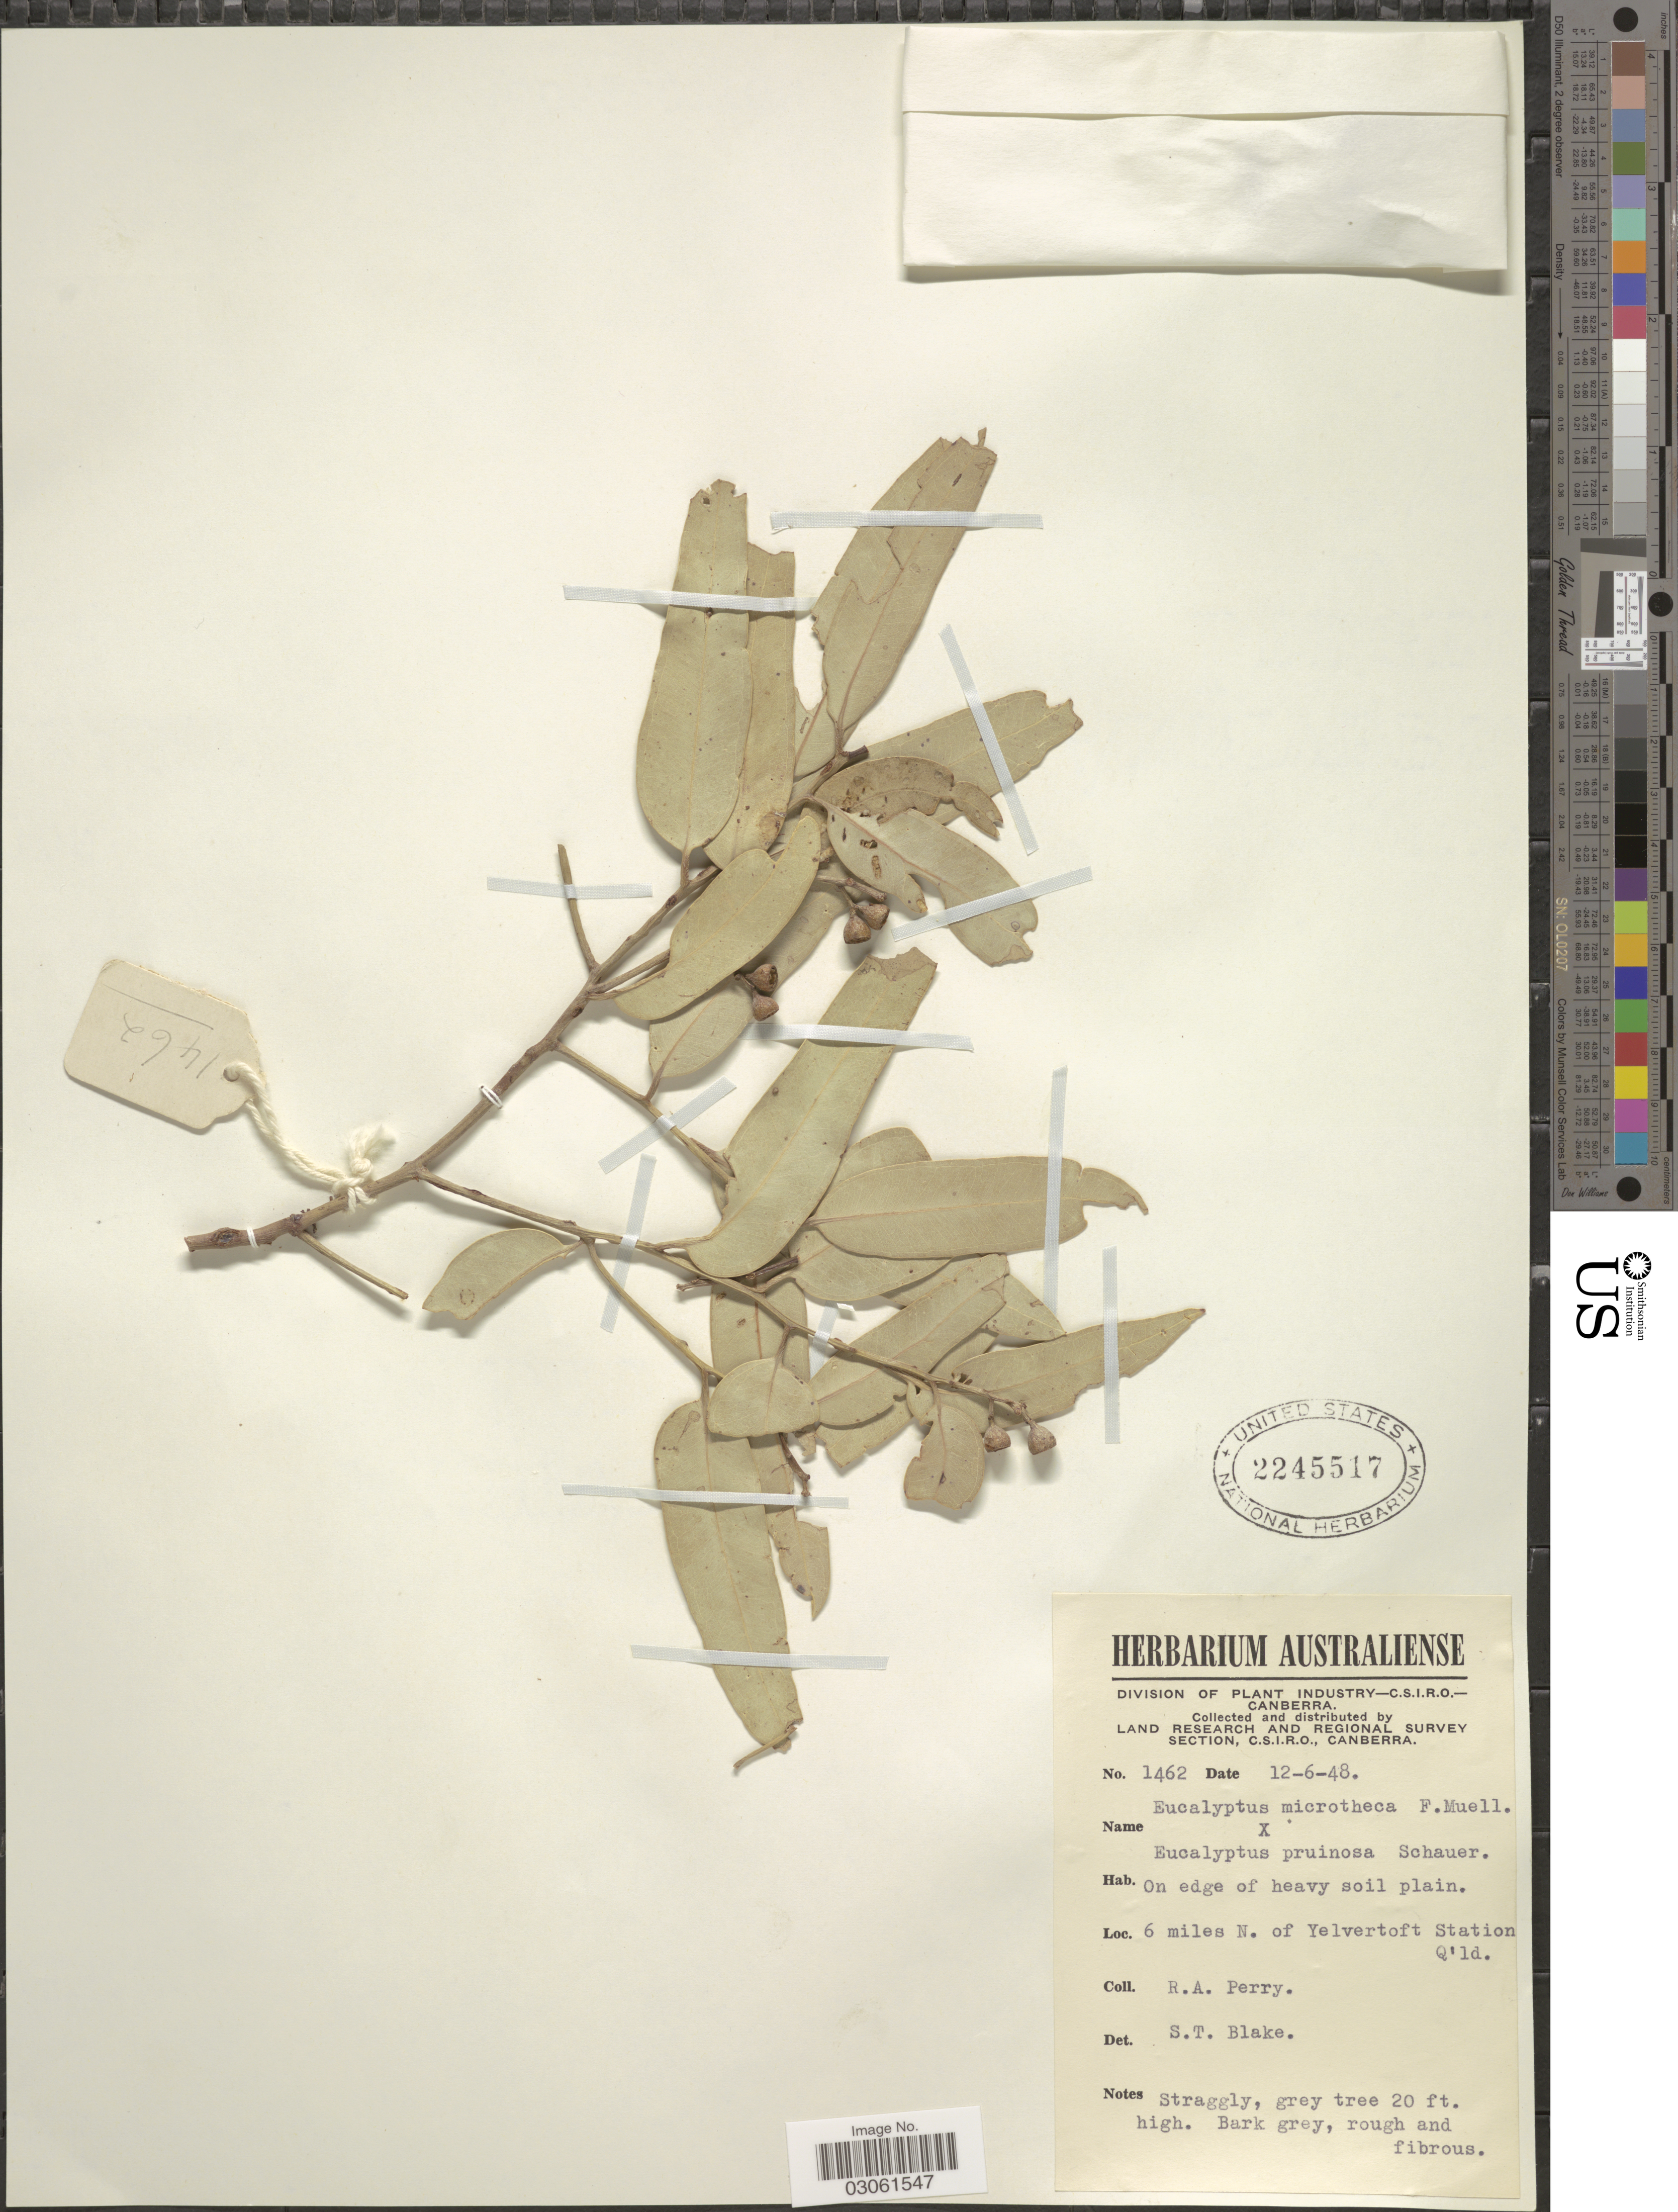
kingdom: Plantae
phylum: Tracheophyta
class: Magnoliopsida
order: Myrtales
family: Myrtaceae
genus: Eucalyptus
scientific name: Eucalyptus microtheca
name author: F. Muell.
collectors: Perry, R. A.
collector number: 1462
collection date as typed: Transcribed d/m/y: 12/6/48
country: Australia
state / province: Queensland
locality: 6 miles N. of Yelvertoft Station. Q'ld.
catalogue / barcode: US 2245517